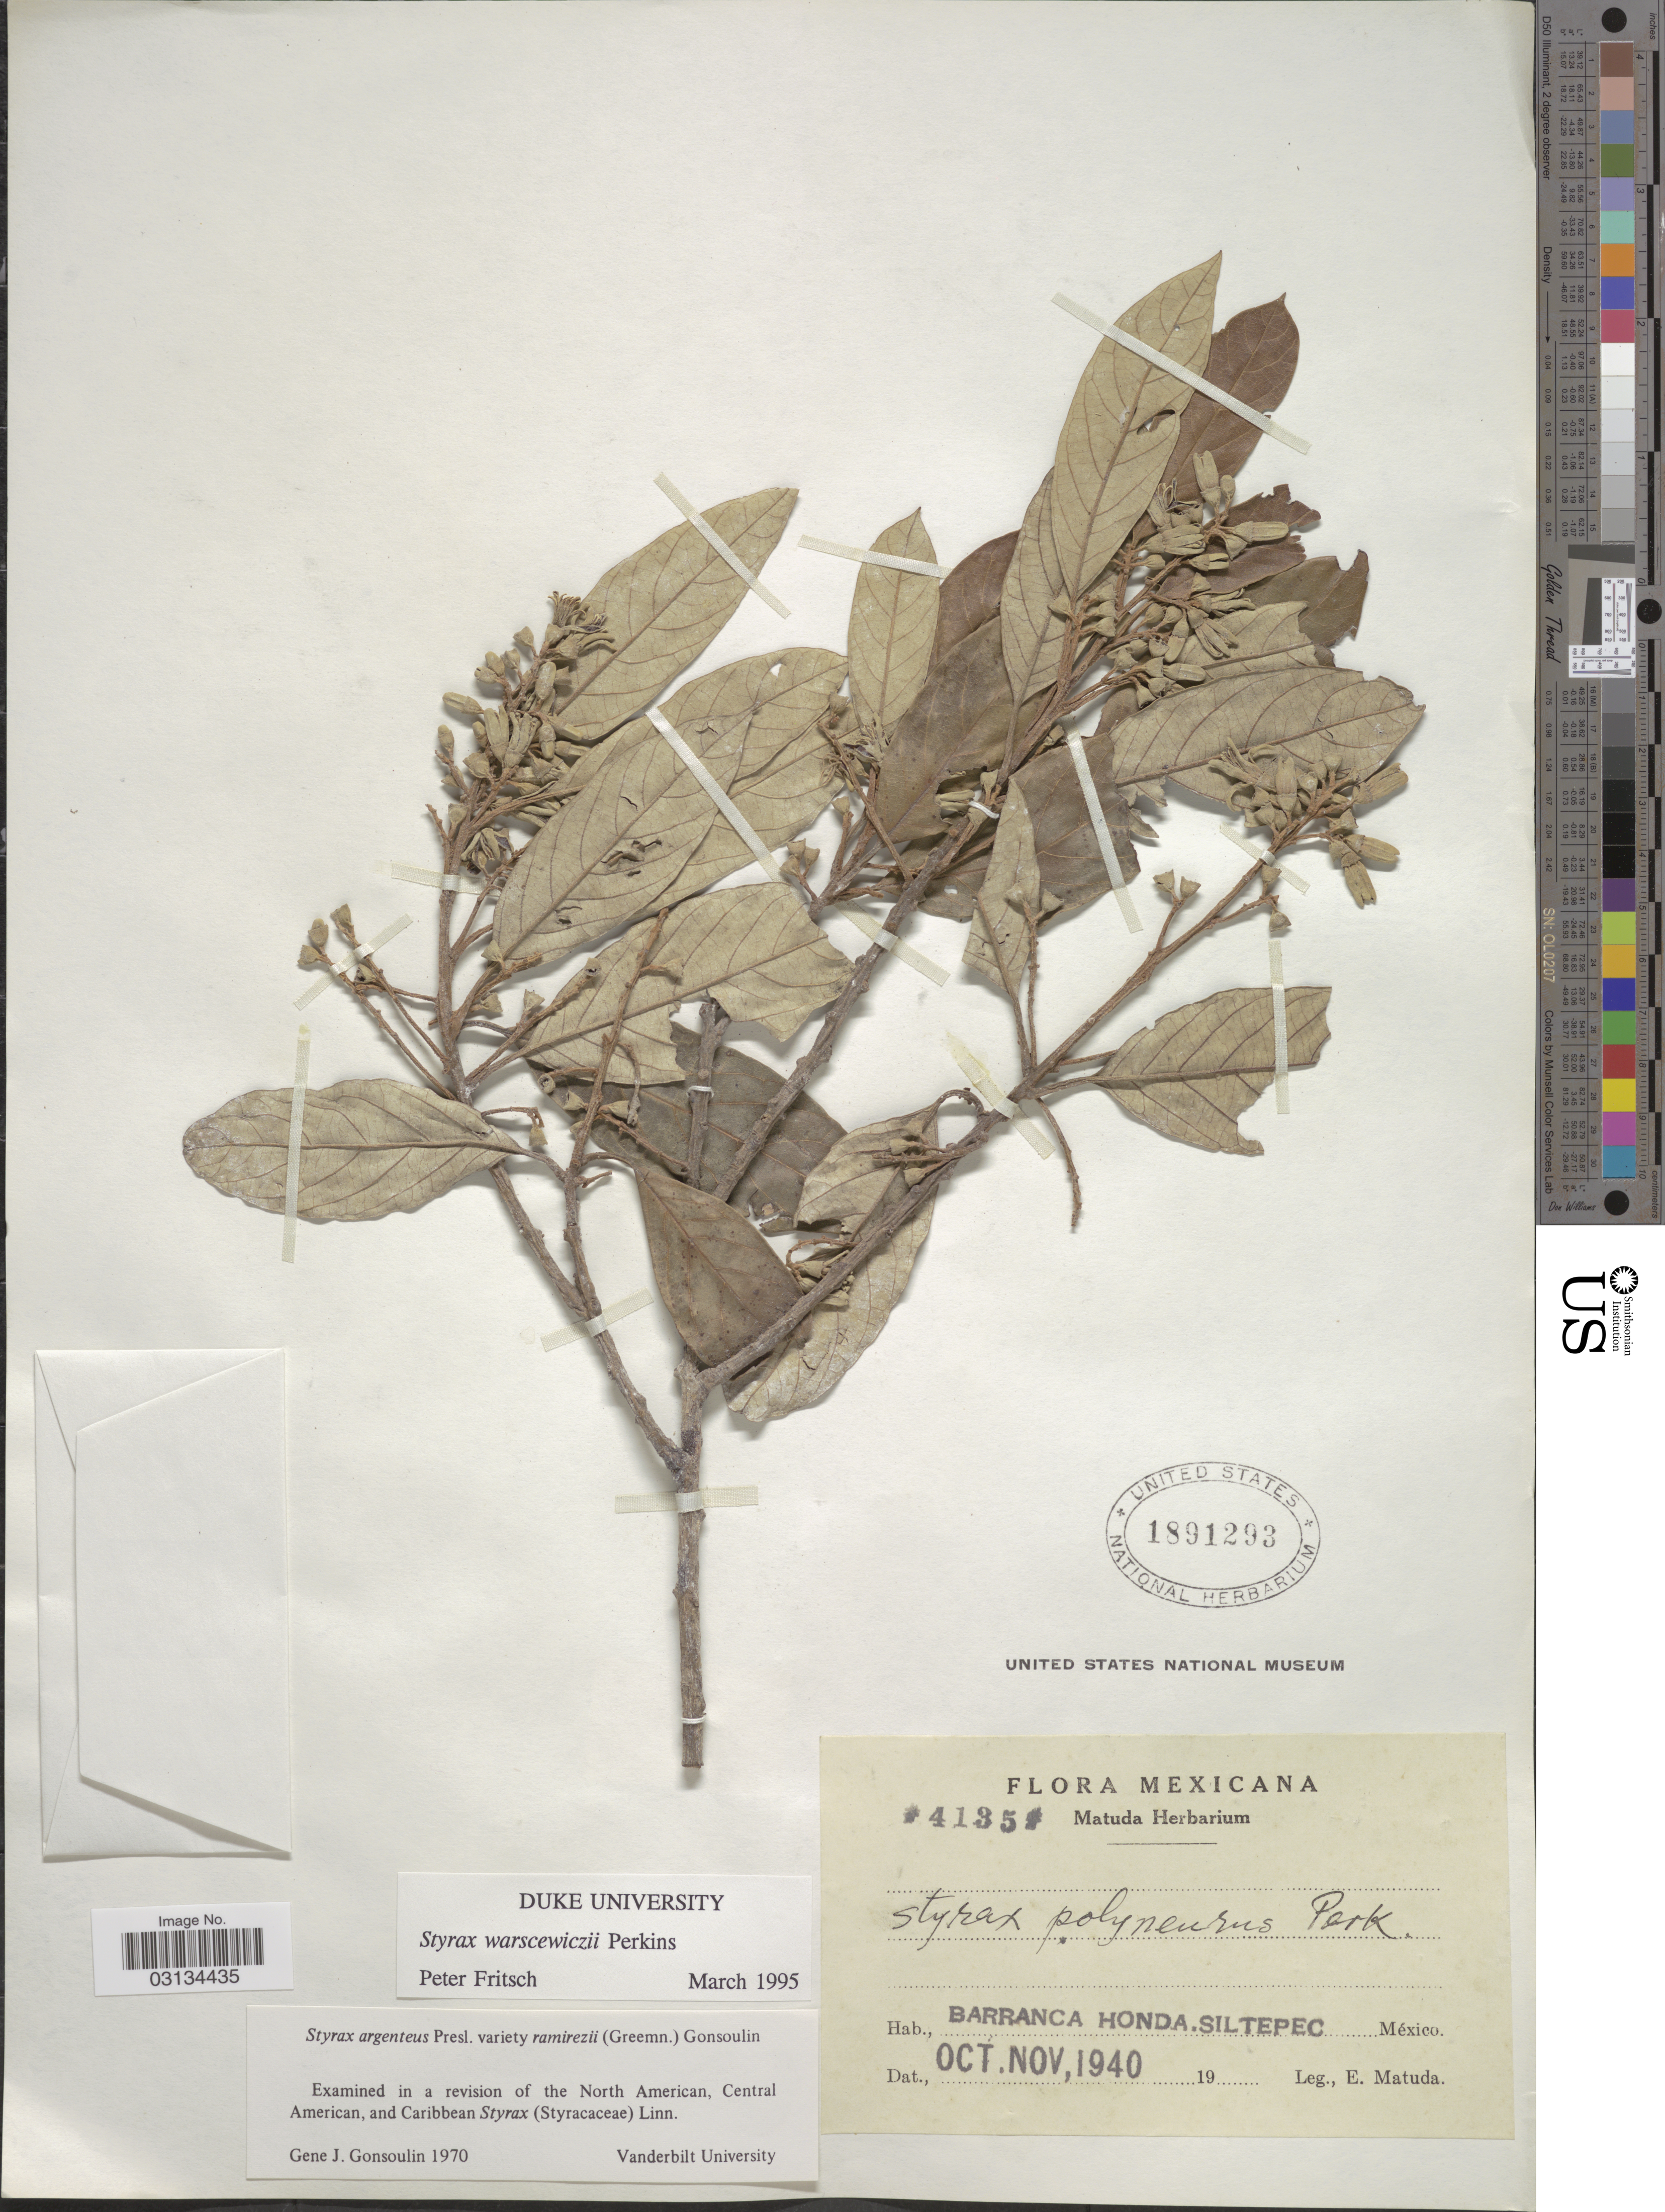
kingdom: Plantae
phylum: Tracheophyta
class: Magnoliopsida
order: Ericales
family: Styracaceae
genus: Styrax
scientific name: Styrax warscewiczii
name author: Perkins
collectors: E. Matuda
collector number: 4135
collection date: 1940-10/1940-11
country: Mexico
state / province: México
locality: Barranca Honda. Siltepec.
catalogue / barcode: US 1891293